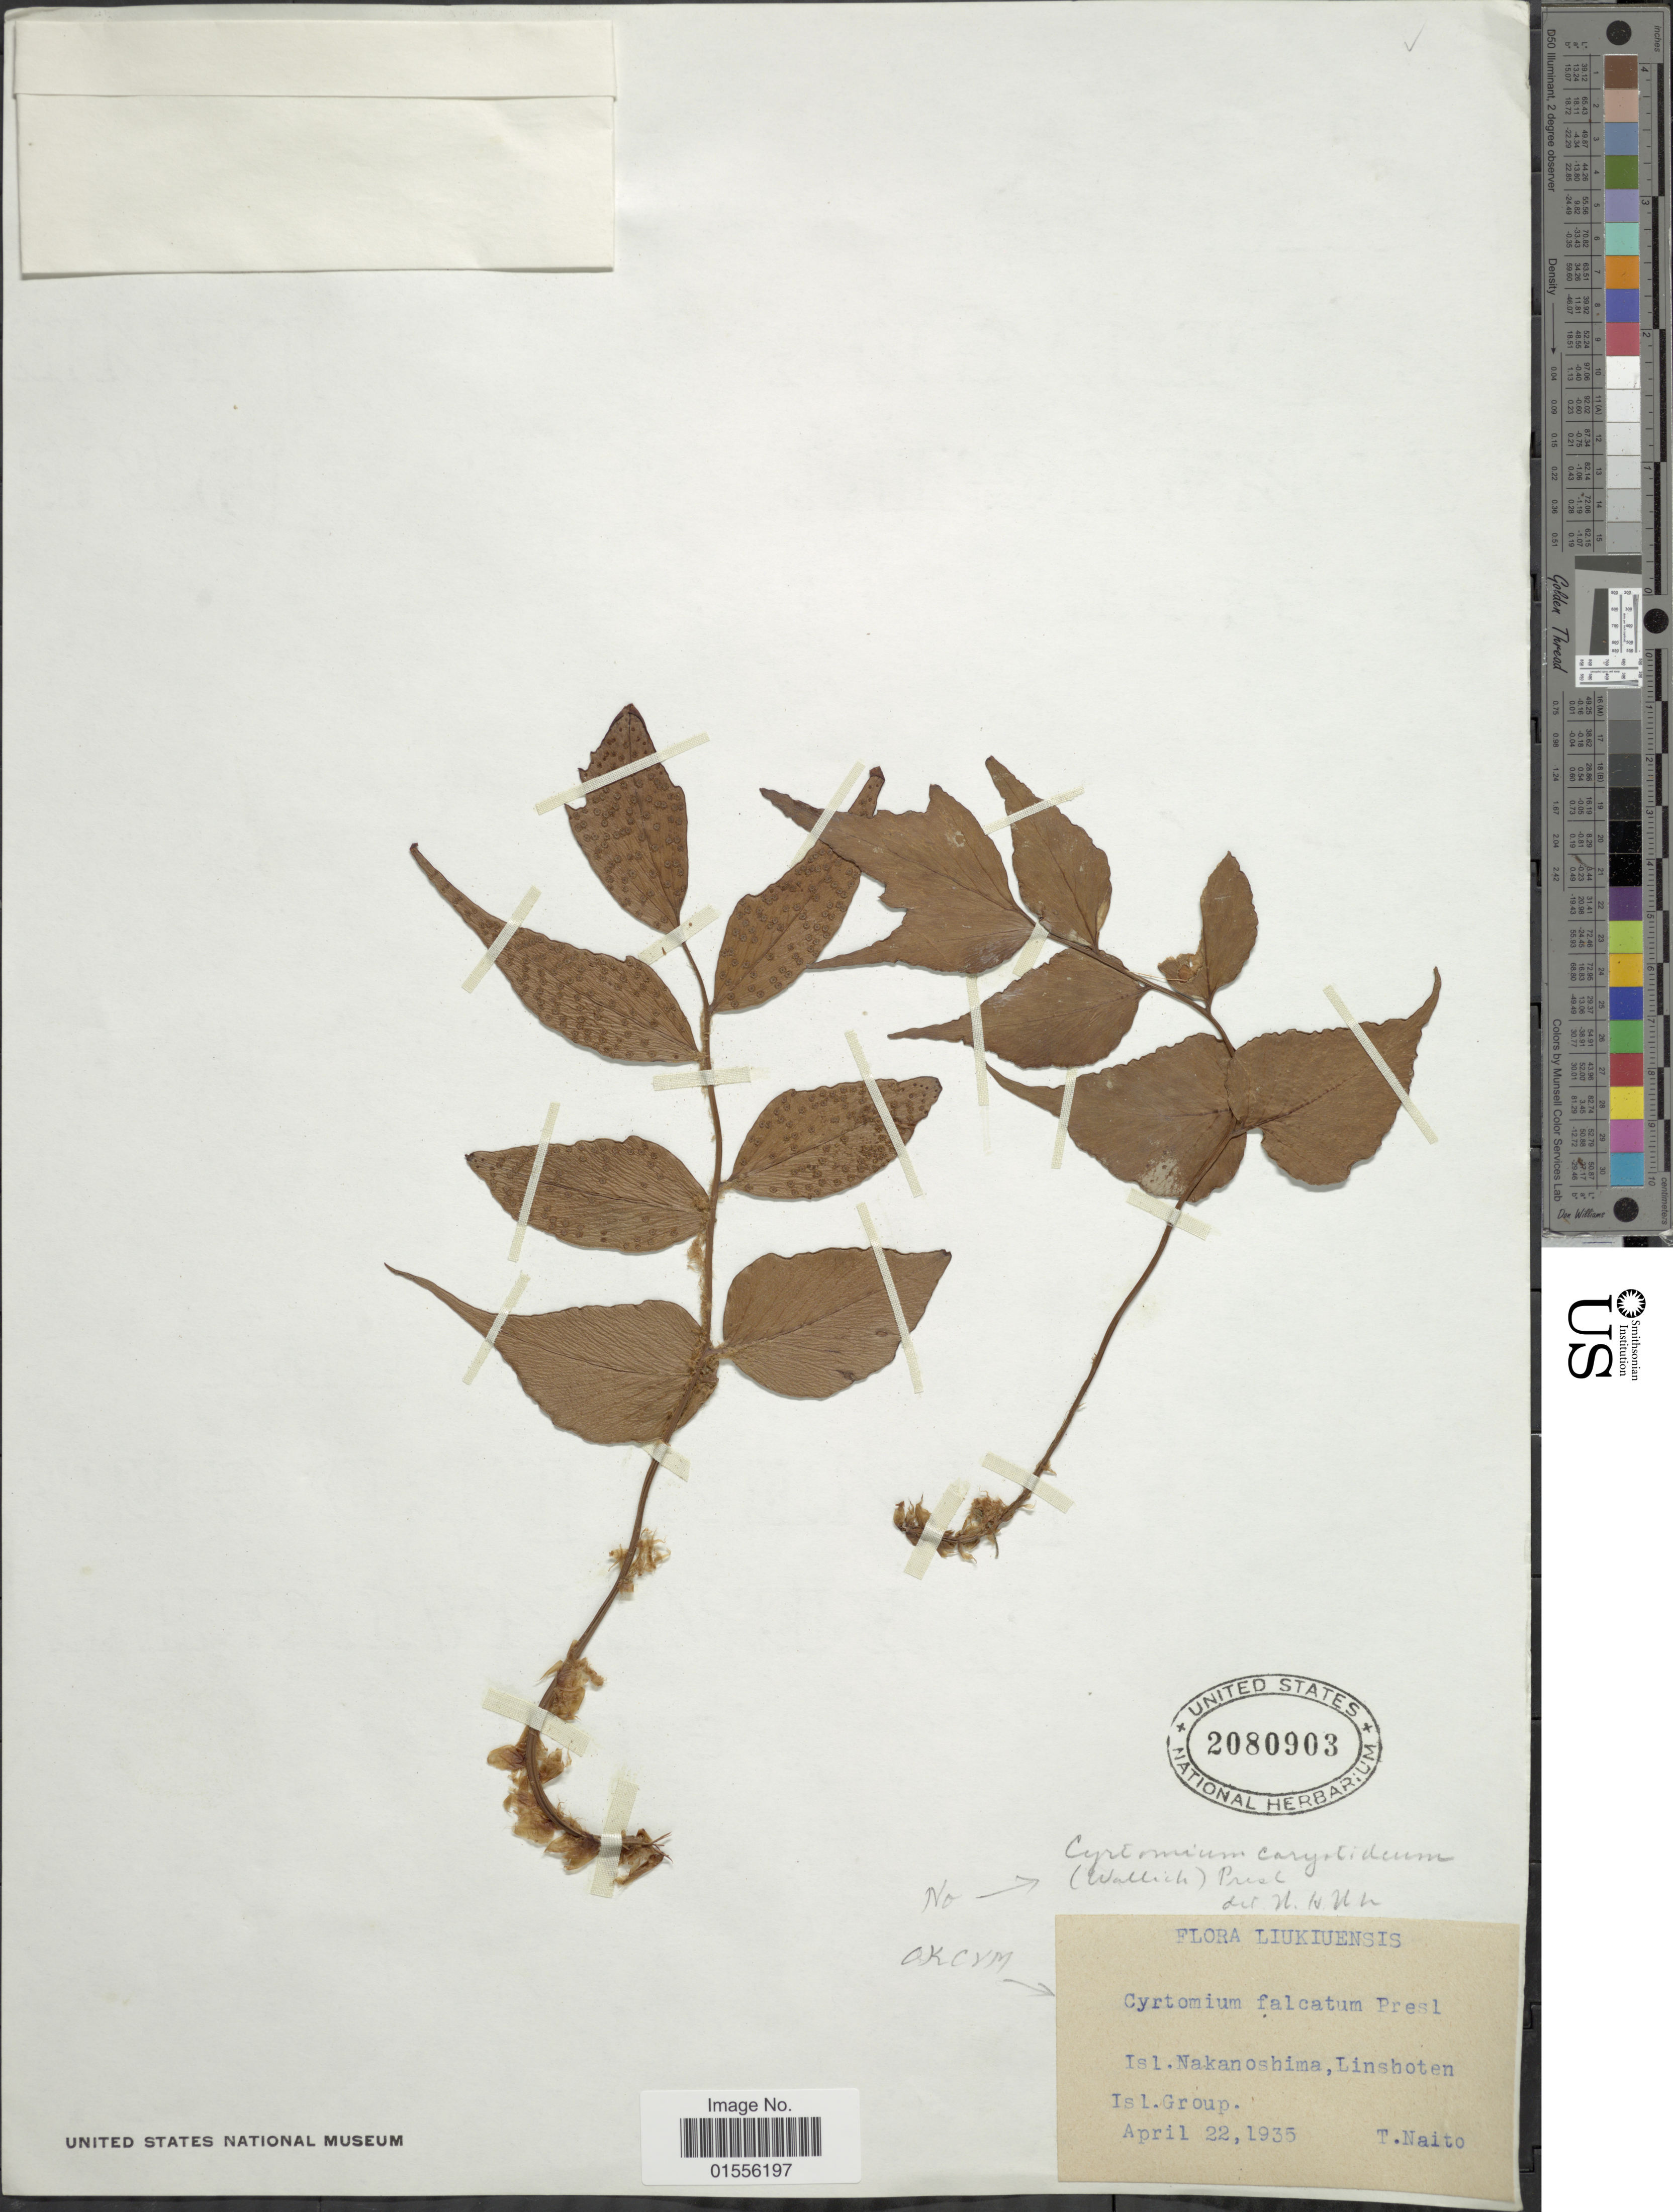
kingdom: Plantae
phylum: Tracheophyta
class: Polypodiopsida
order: Polypodiales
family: Dryopteridaceae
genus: Cyrtomium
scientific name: Cyrtomium falcatum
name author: (L. f.) C. Presl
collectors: T. Naito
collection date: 1935-04-22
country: Japan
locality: Liukiuensis, Isl. Nakanoshima, Linshoten Isl. Group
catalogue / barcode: US 2080903